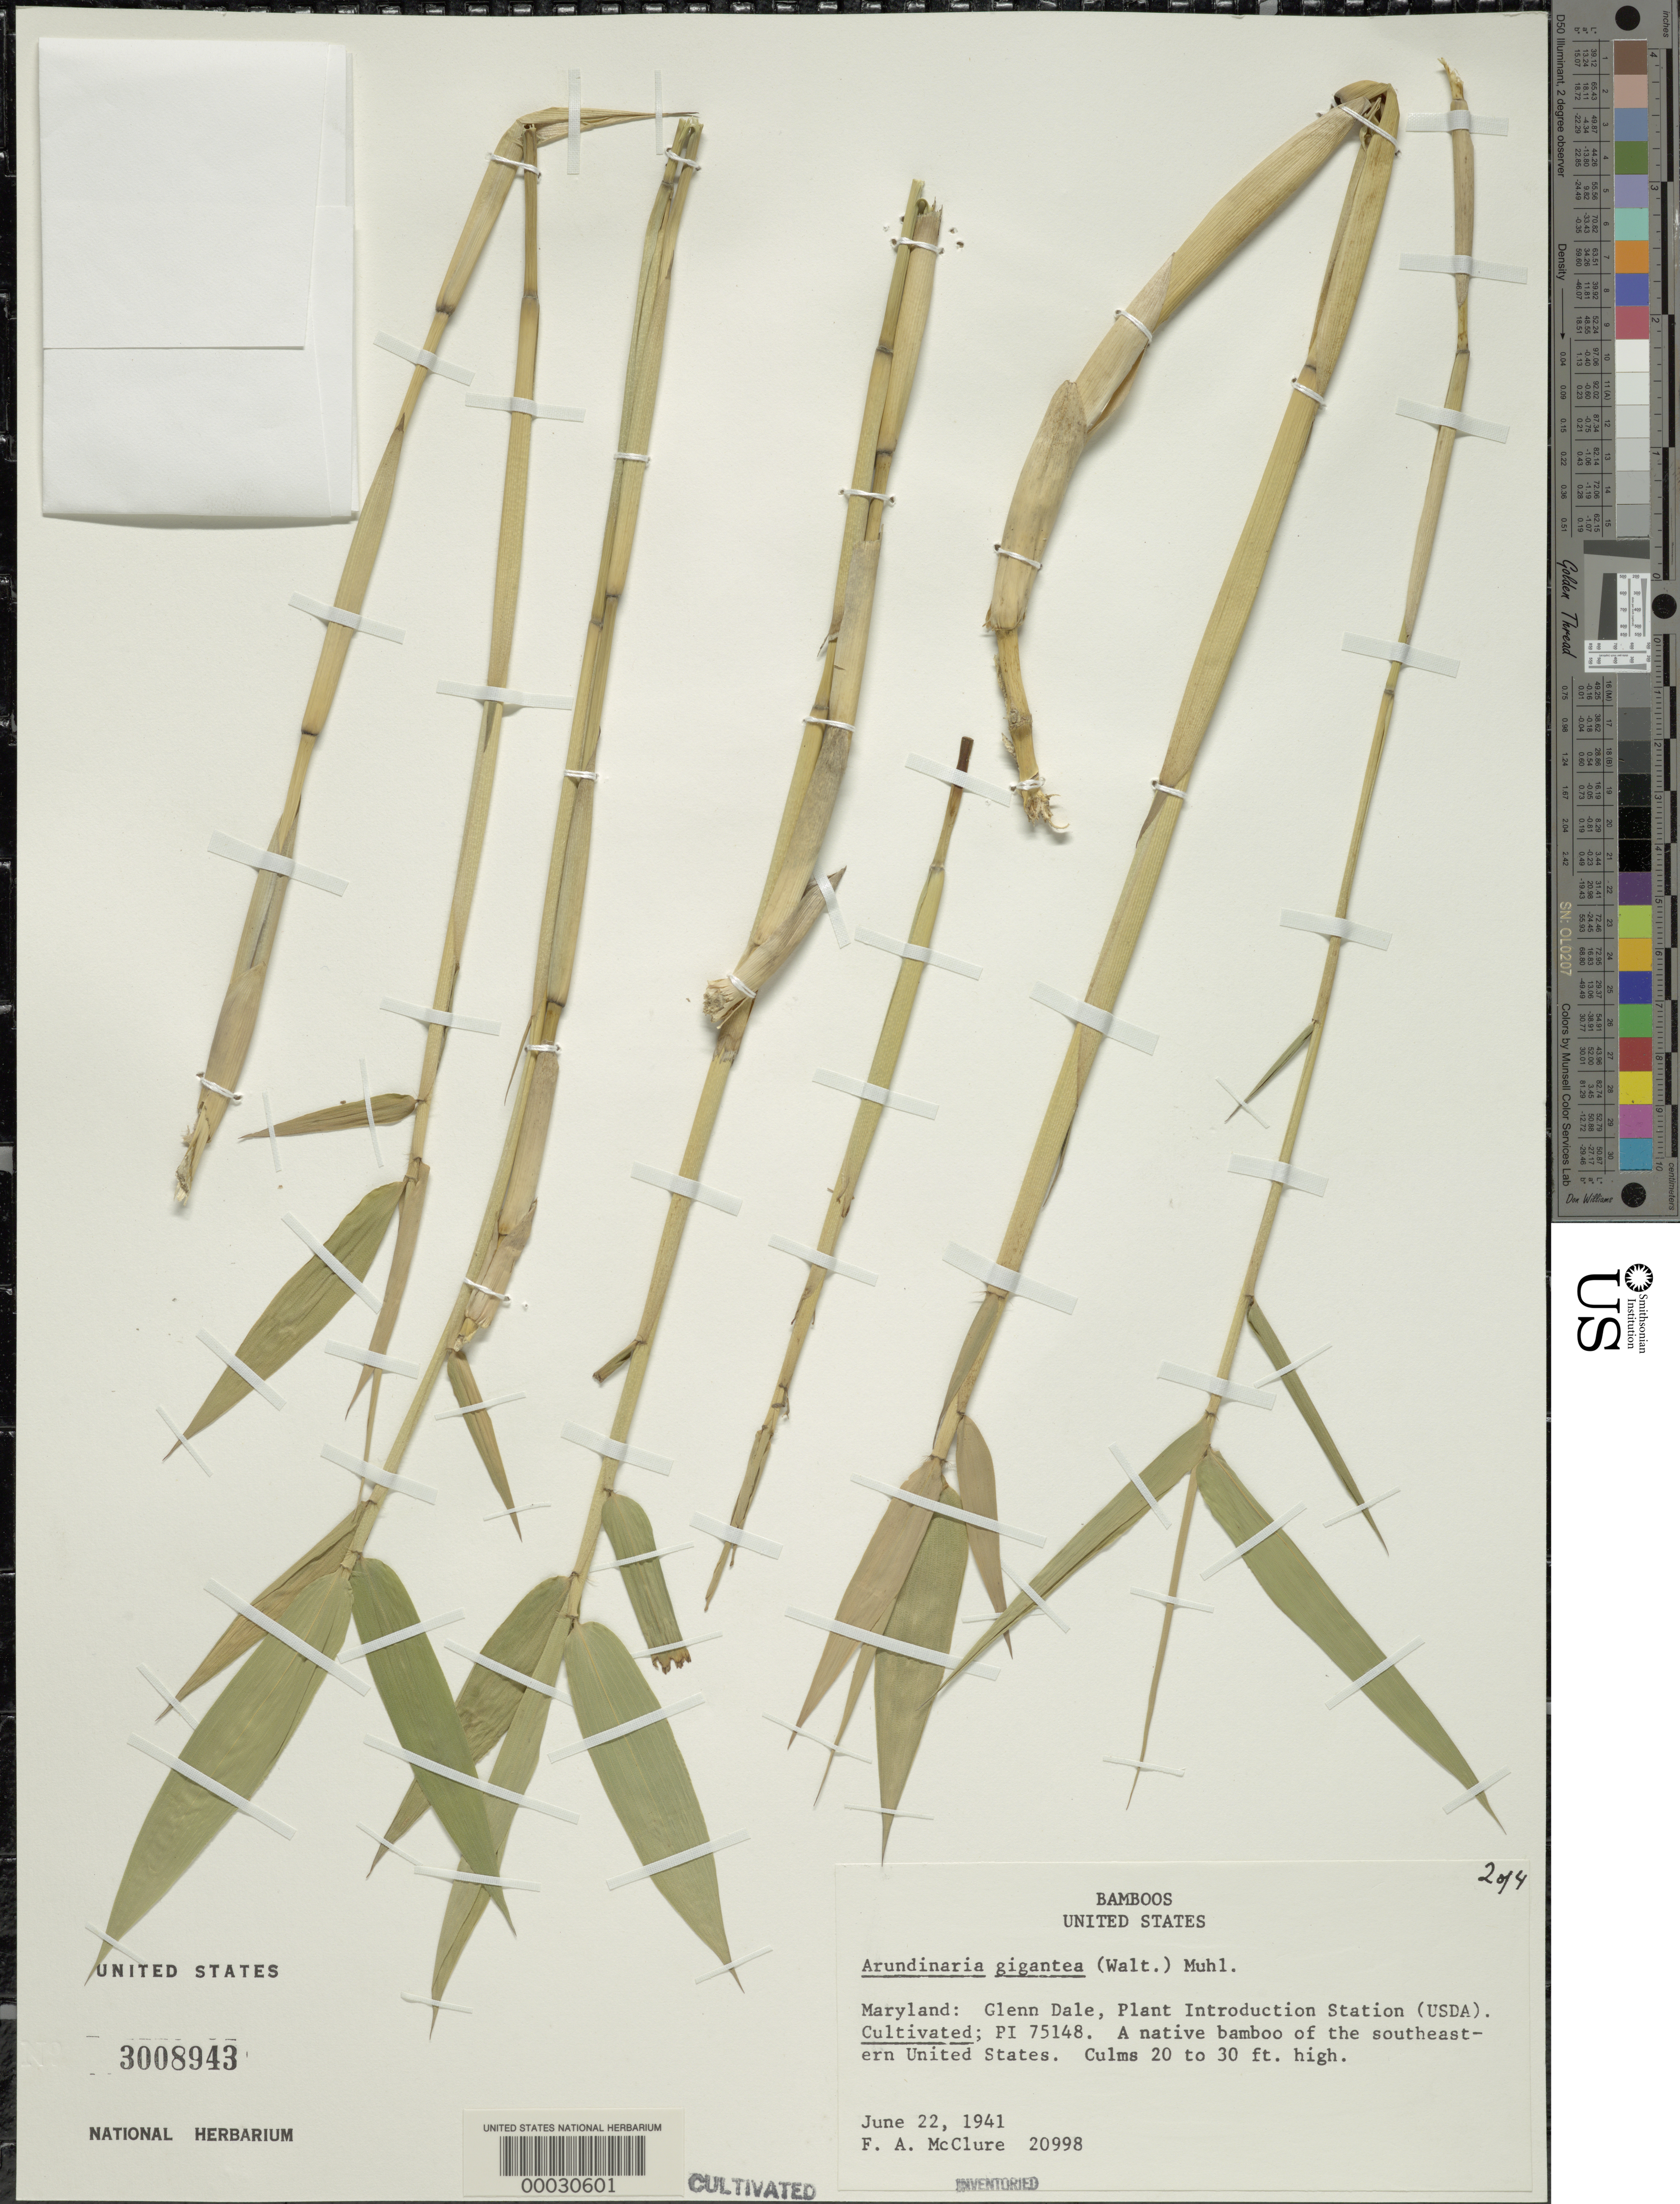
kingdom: Plantae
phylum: Tracheophyta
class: Liliopsida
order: Poales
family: Poaceae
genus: Arundinaria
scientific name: Arundinaria gigantea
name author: (Walter) Muhl.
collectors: F. A. McClure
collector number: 20998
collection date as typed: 22 Jun 1941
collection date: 1941-06-22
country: United States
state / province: Maryland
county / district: Prince George's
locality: Usda plant introduction station - glenn dale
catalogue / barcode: US 3008943